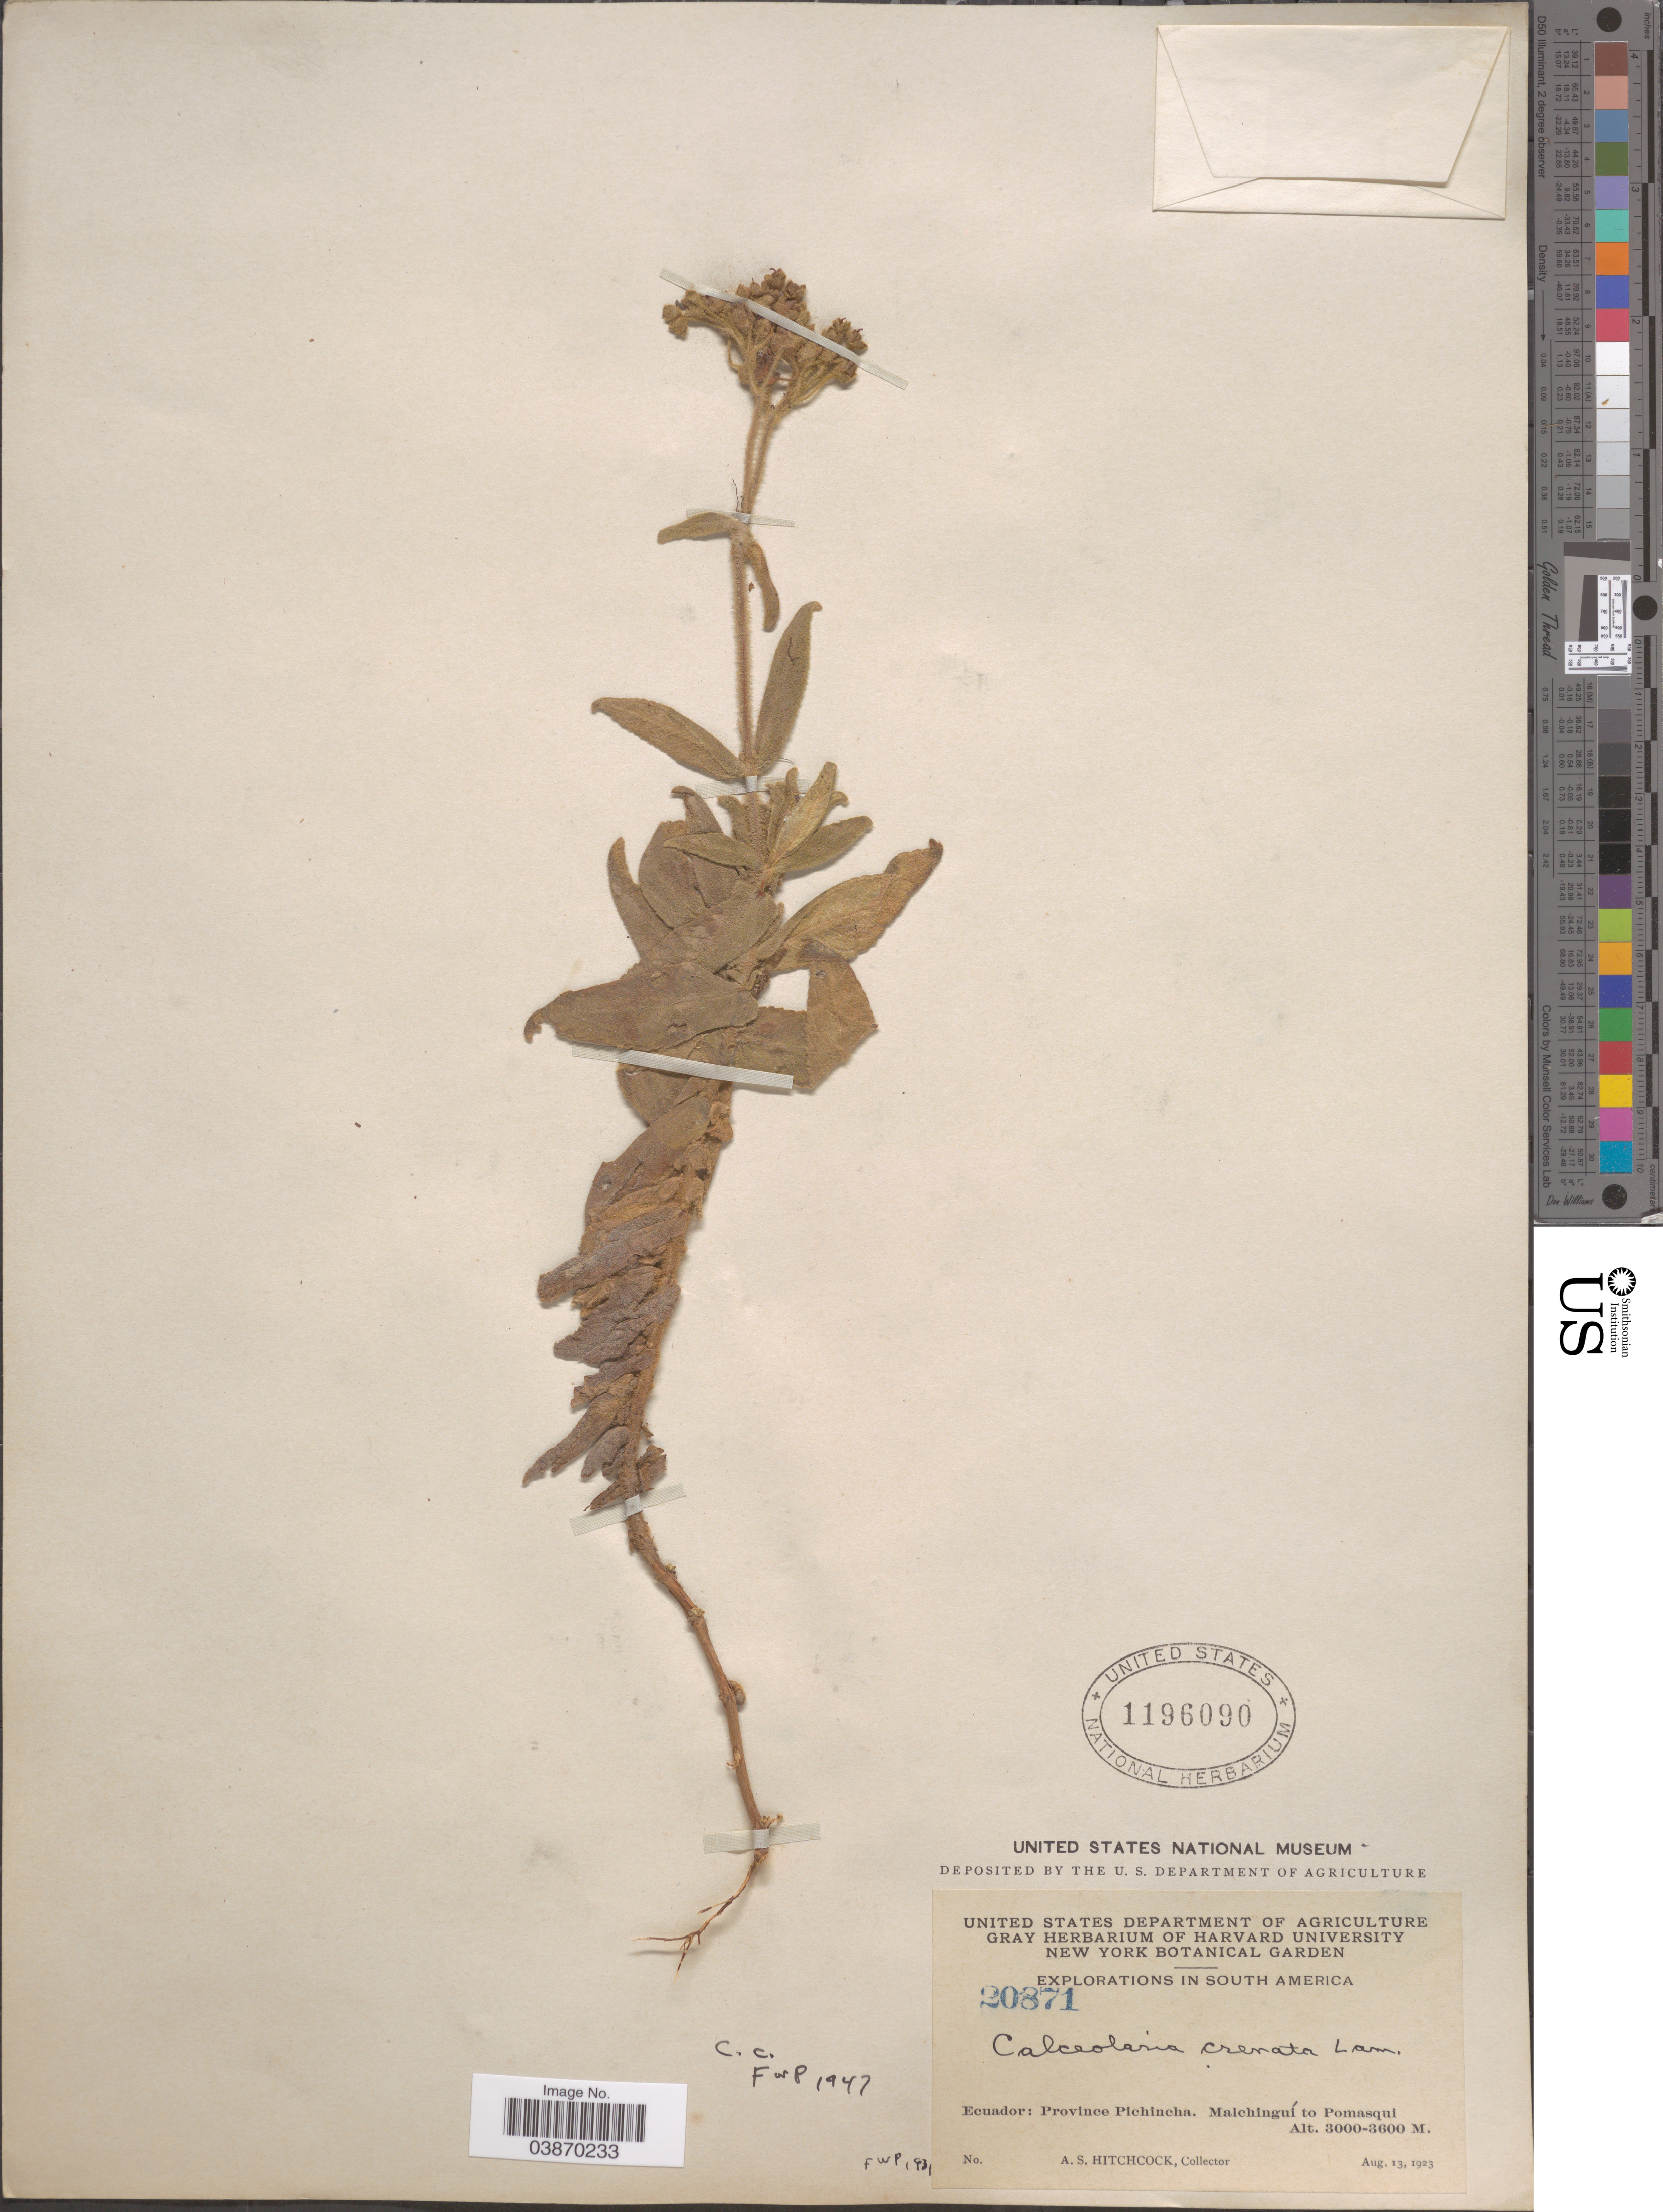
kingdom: Plantae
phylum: Tracheophyta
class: Magnoliopsida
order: Lamiales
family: Calceolariaceae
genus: Calceolaria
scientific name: Calceolaria crenata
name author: Lam.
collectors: A. S. Hitchcock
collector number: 20871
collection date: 1923-08-13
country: Ecuador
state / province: Pichincha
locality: Malchinguí to Pomasqui.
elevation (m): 3000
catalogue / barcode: US 1196090